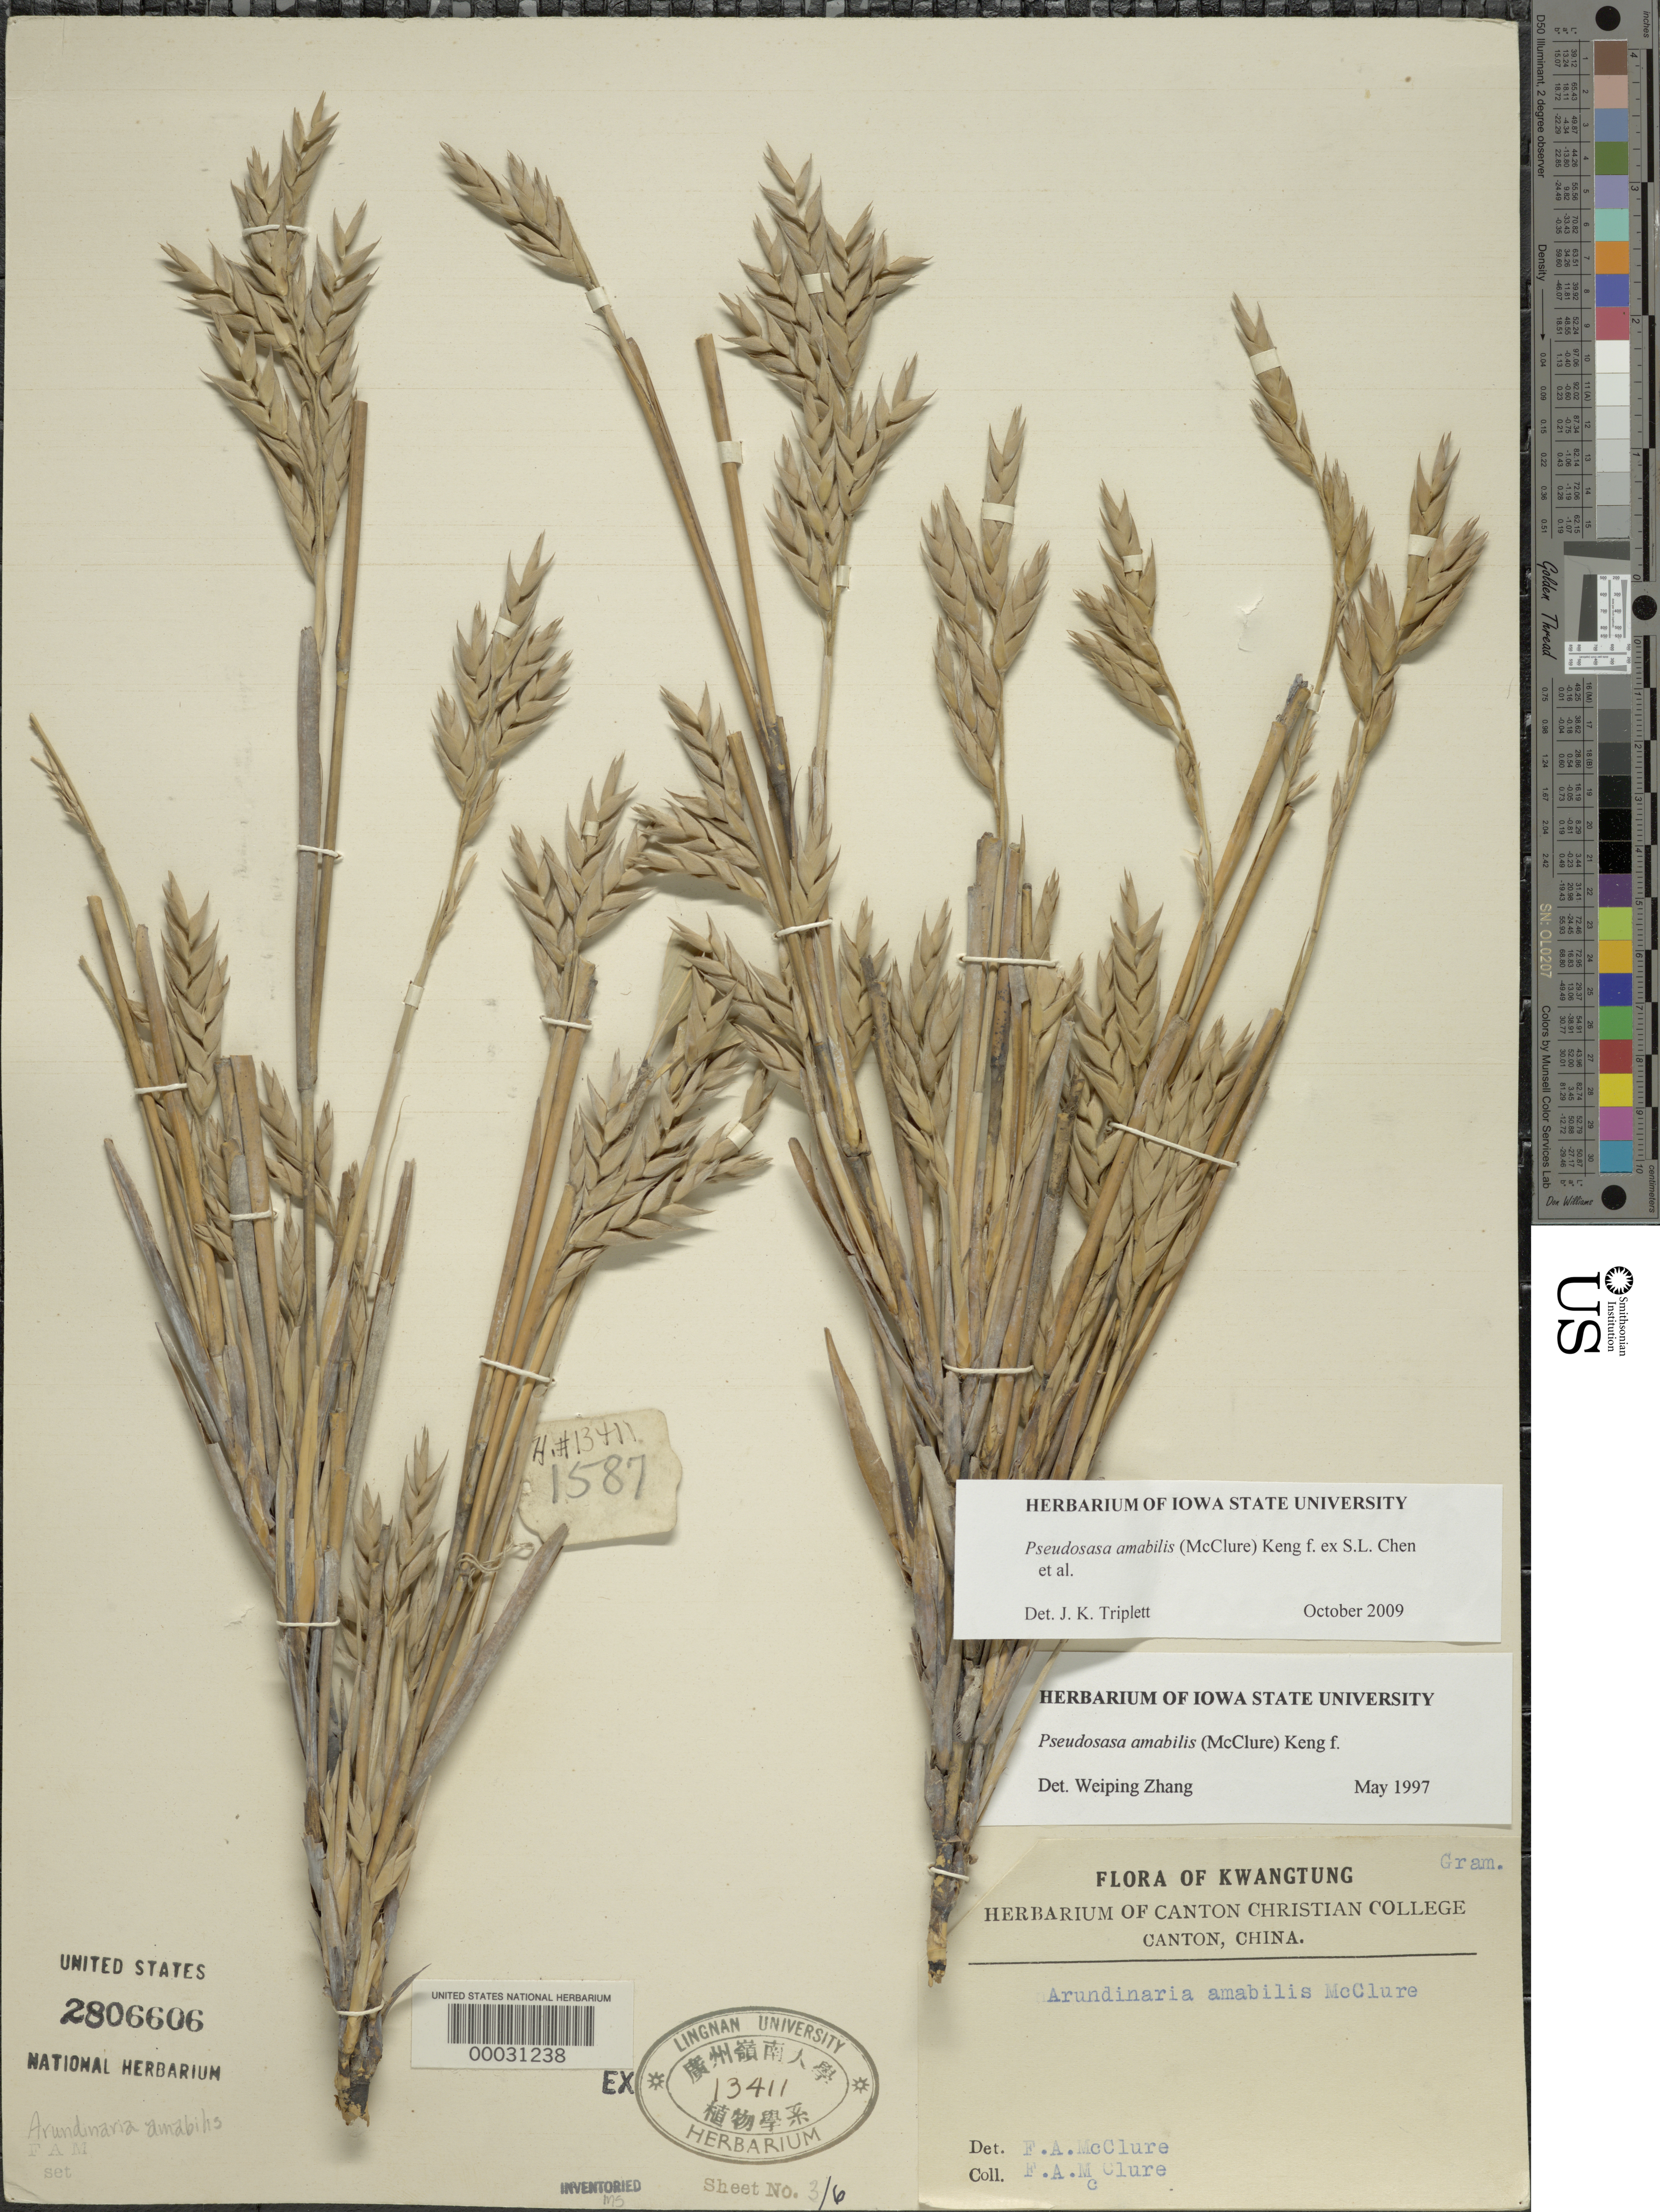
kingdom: Plantae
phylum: Tracheophyta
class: Liliopsida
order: Poales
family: Poaceae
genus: Pseudosasa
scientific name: Pseudosasa amabilis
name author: (McClure) Keng f.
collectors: F. A. McClure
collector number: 1587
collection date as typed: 28 Apr 1925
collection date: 1925-04-28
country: China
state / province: Guangdong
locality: Kwangai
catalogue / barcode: US 2806606